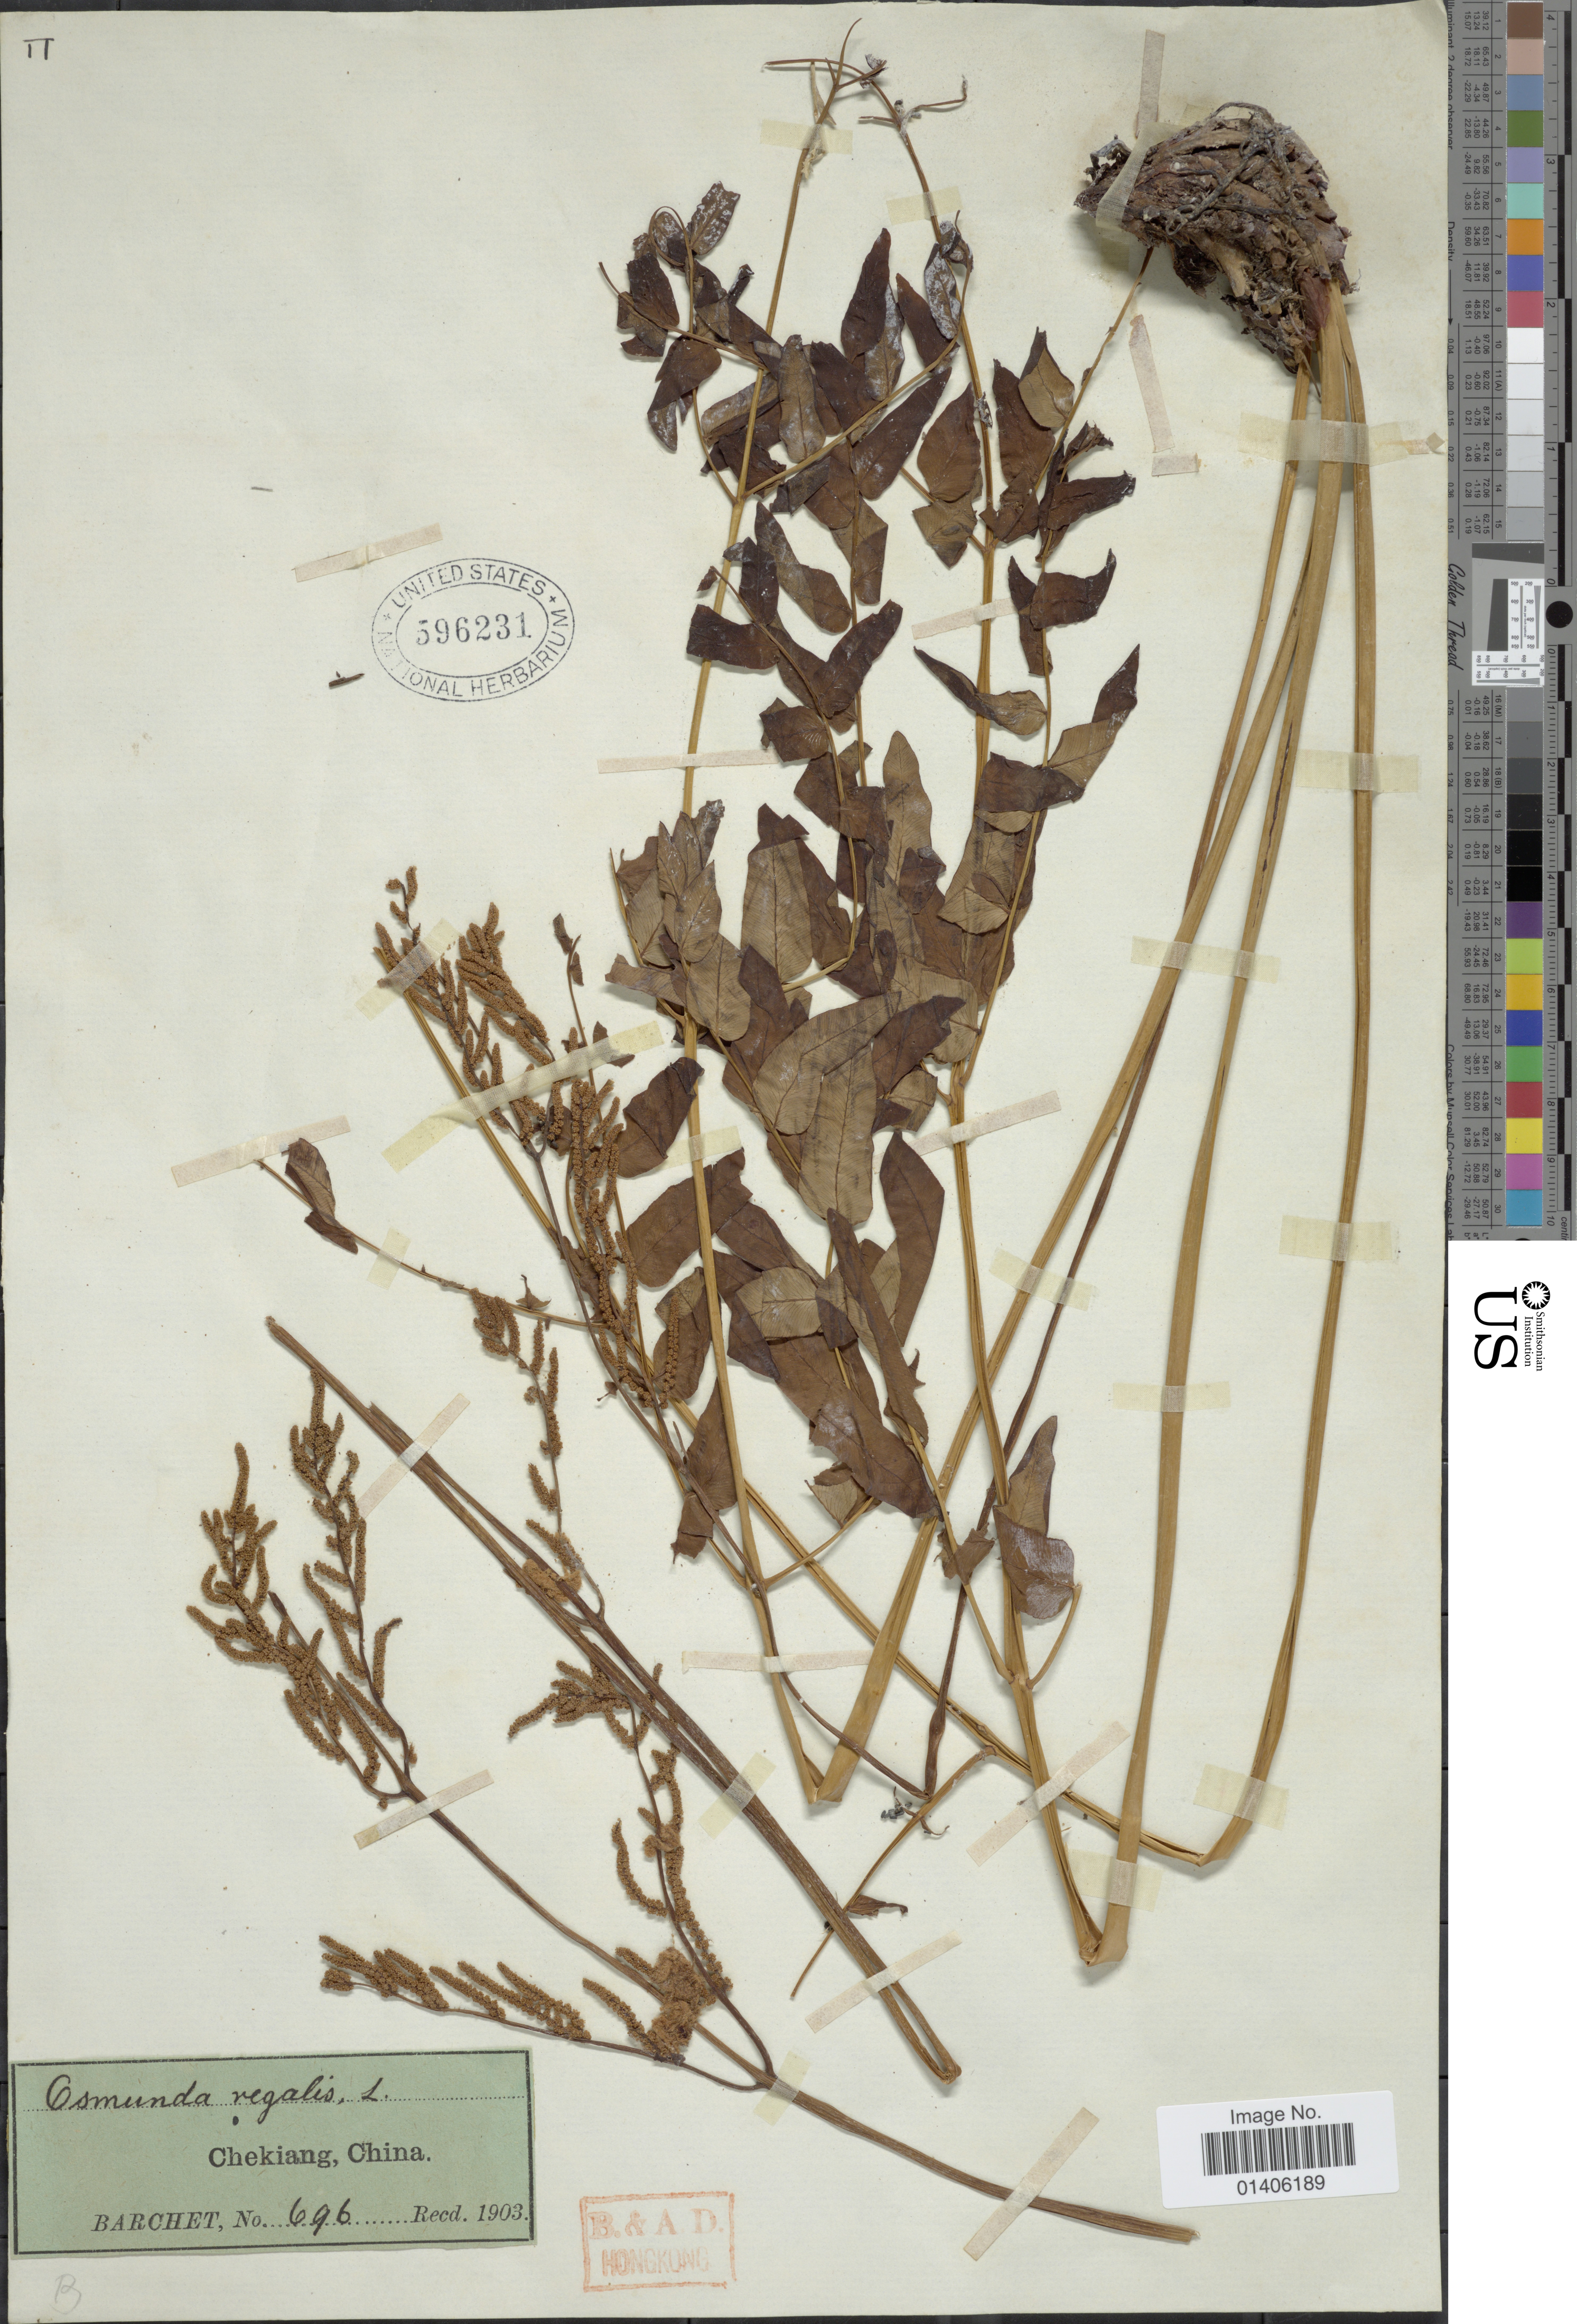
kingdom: Plantae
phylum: Tracheophyta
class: Polypodiopsida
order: Osmundales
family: Osmundaceae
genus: Osmunda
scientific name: Osmunda lancea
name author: Thunb.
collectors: S. P. Barchet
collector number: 696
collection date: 1903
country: China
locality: Chekiang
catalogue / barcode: US 596231